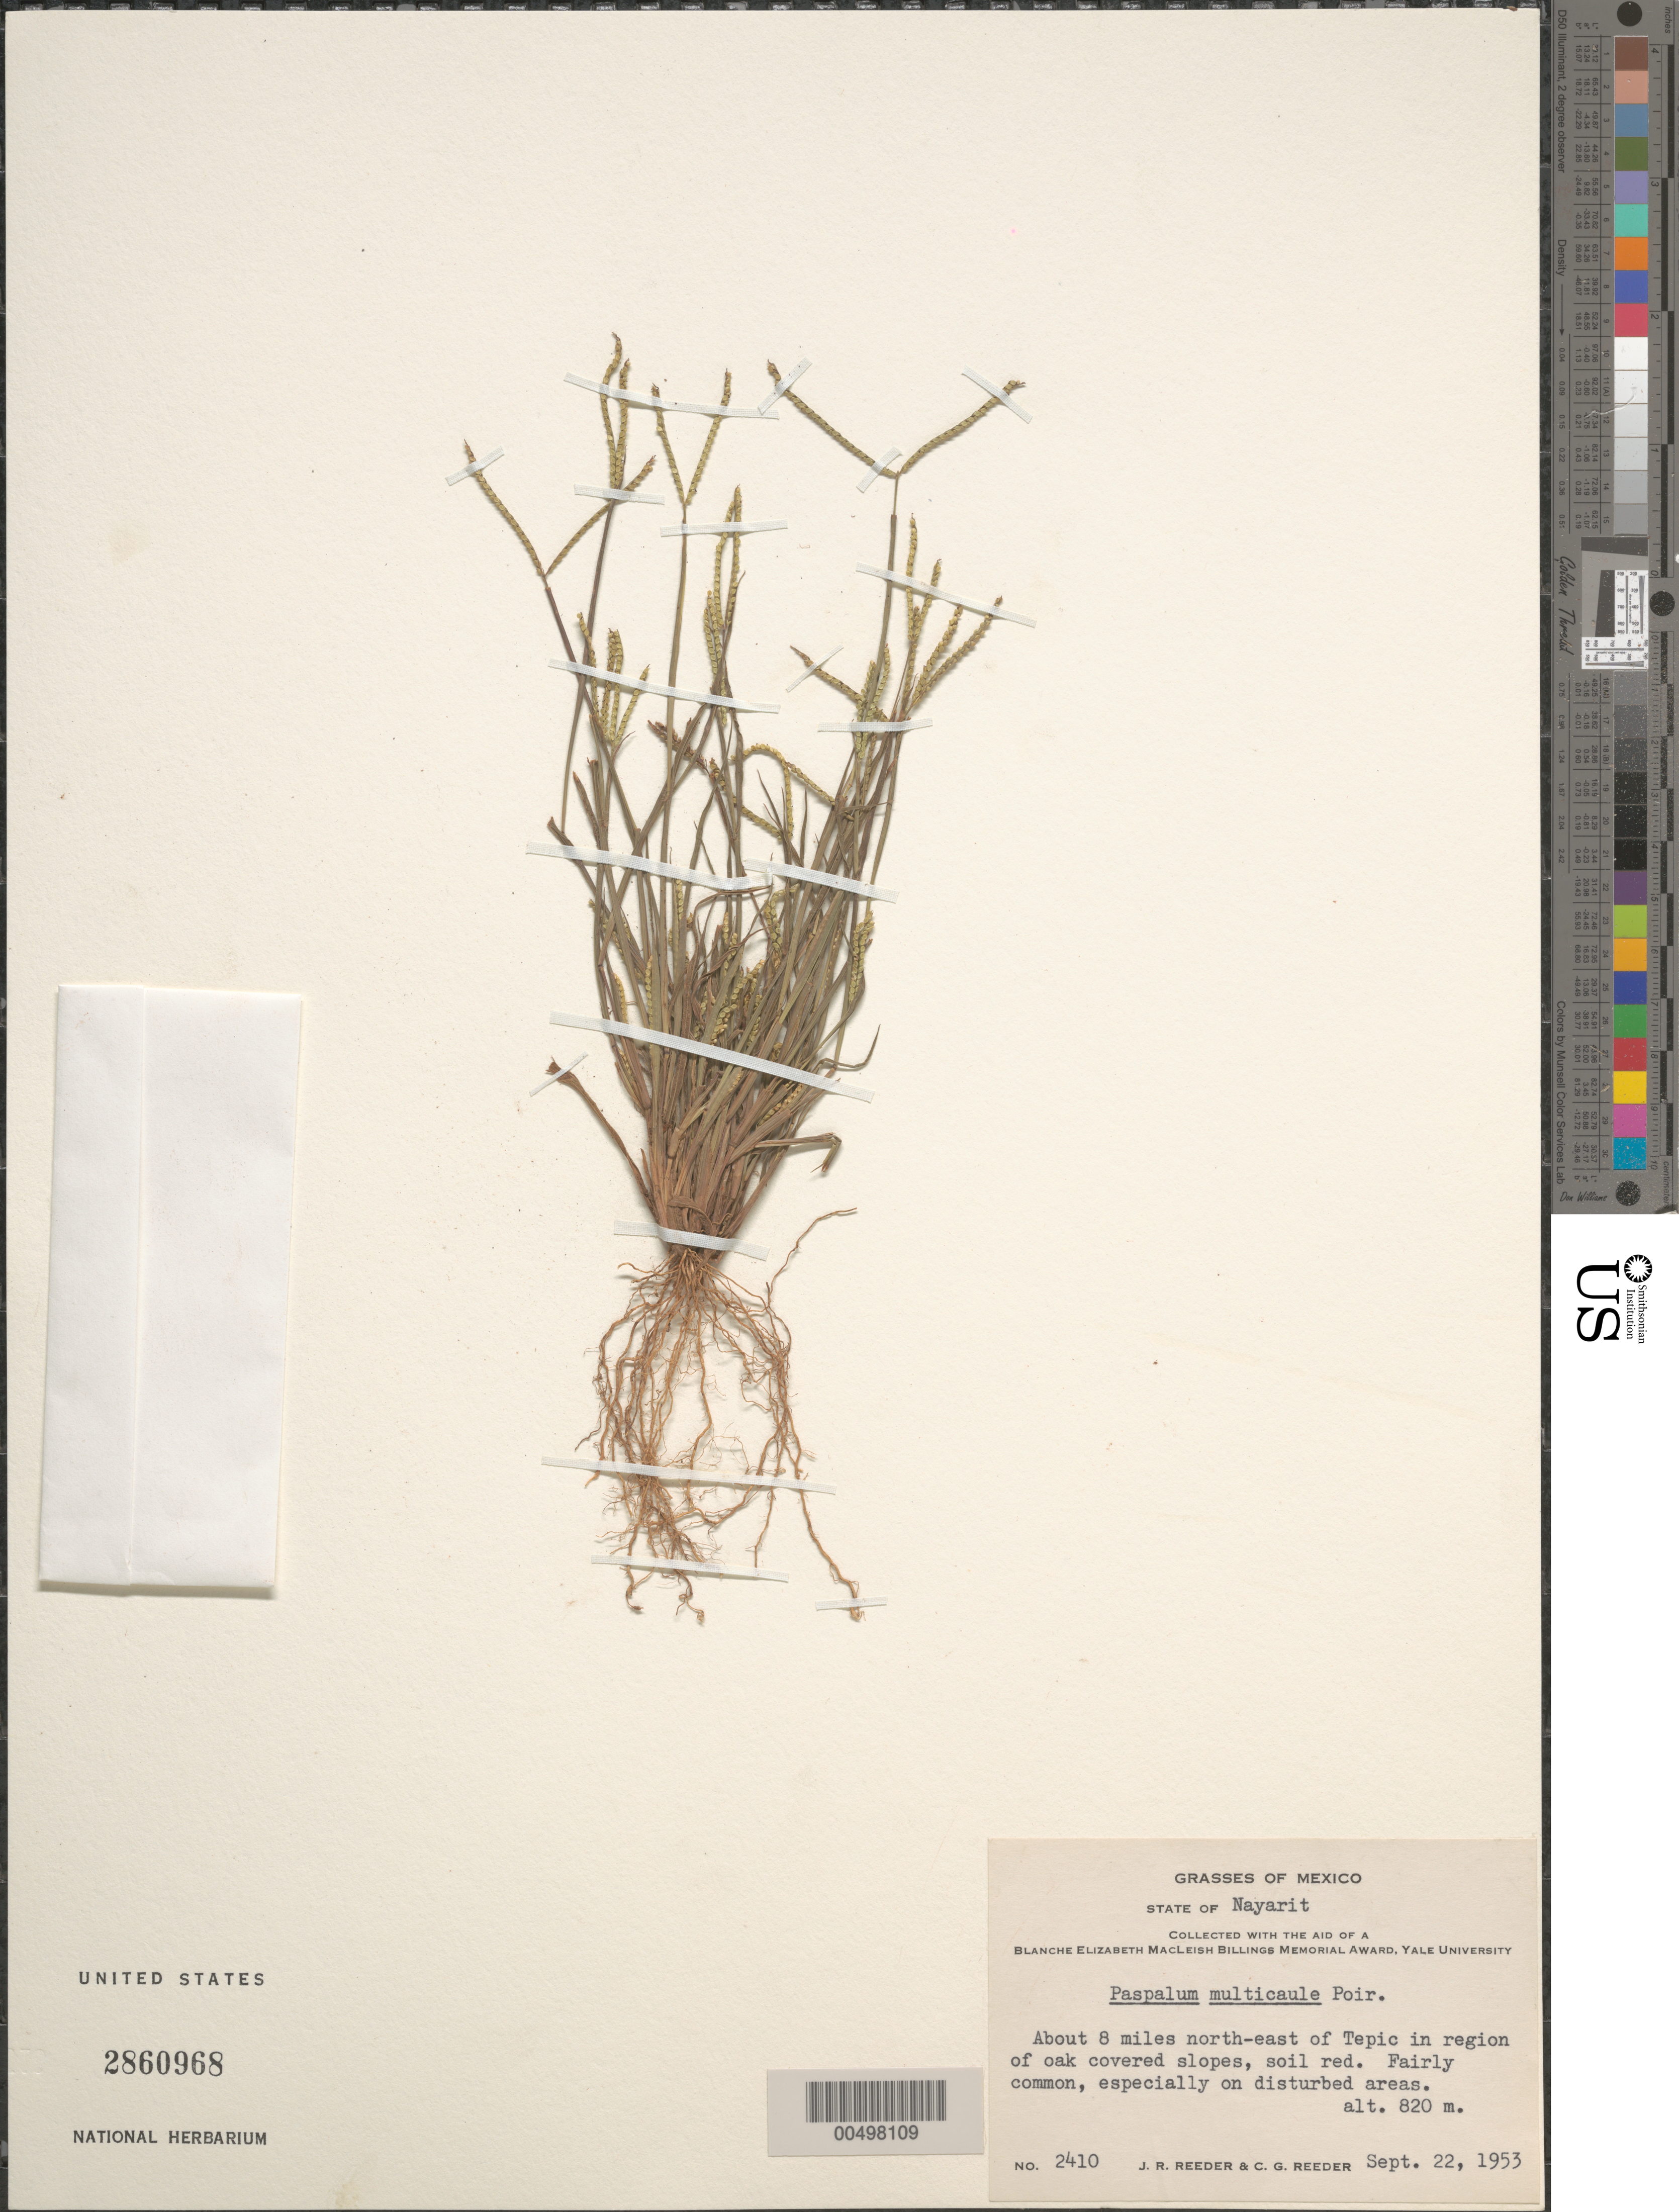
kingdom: Plantae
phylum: Tracheophyta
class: Liliopsida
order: Poales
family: Poaceae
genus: Paspalum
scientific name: Paspalum multicaule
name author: Poir. in Lam.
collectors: J. R. Reeder & C. G. Reeder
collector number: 2410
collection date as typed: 22 Sep 1953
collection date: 1953-09-22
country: Mexico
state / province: Nayarit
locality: About 8 mi NE of Tepic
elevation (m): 820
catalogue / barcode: US 2860968